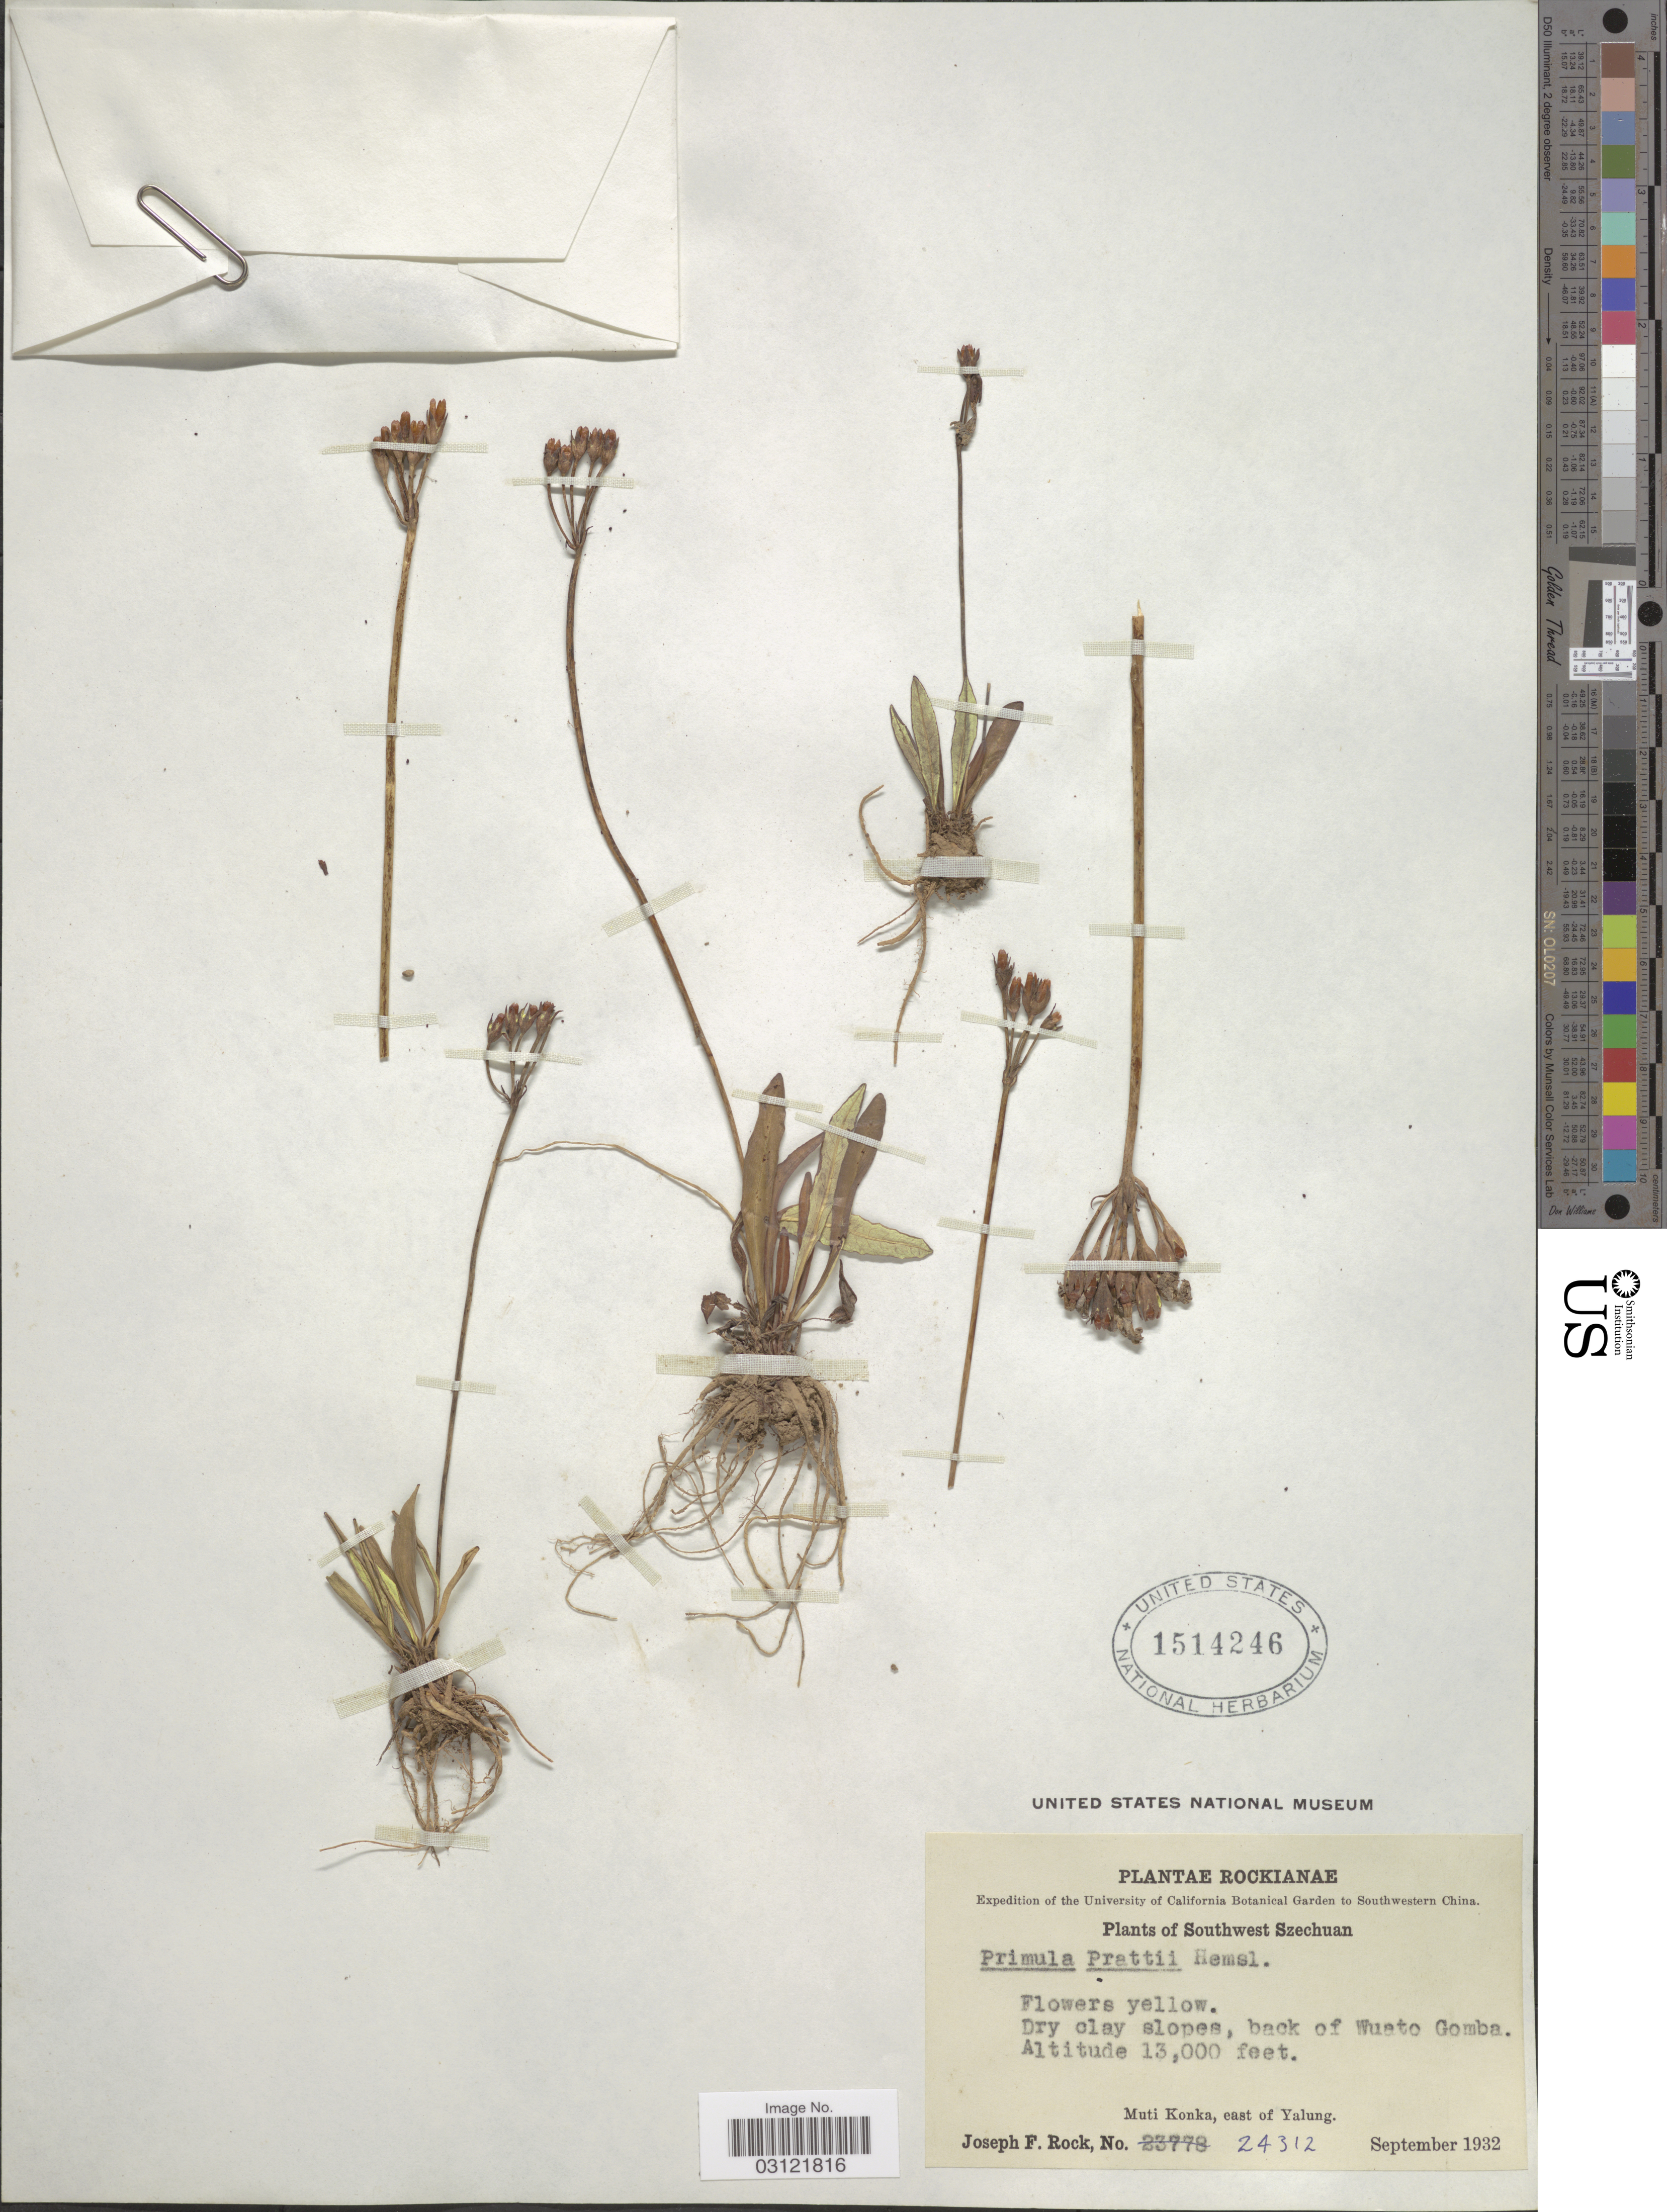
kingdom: Plantae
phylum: Tracheophyta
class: Magnoliopsida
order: Ericales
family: Primulaceae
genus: Primula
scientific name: Primula prattii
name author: Hemsl.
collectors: J. F. Rock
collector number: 24312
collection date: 1932-09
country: China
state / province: Sichuan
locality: Southwestern China. Southwest Szechuan. Dry clay slopes, back of Wuato Gomba. Muti Konka, east of Yalung.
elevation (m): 3962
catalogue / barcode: US 1514246